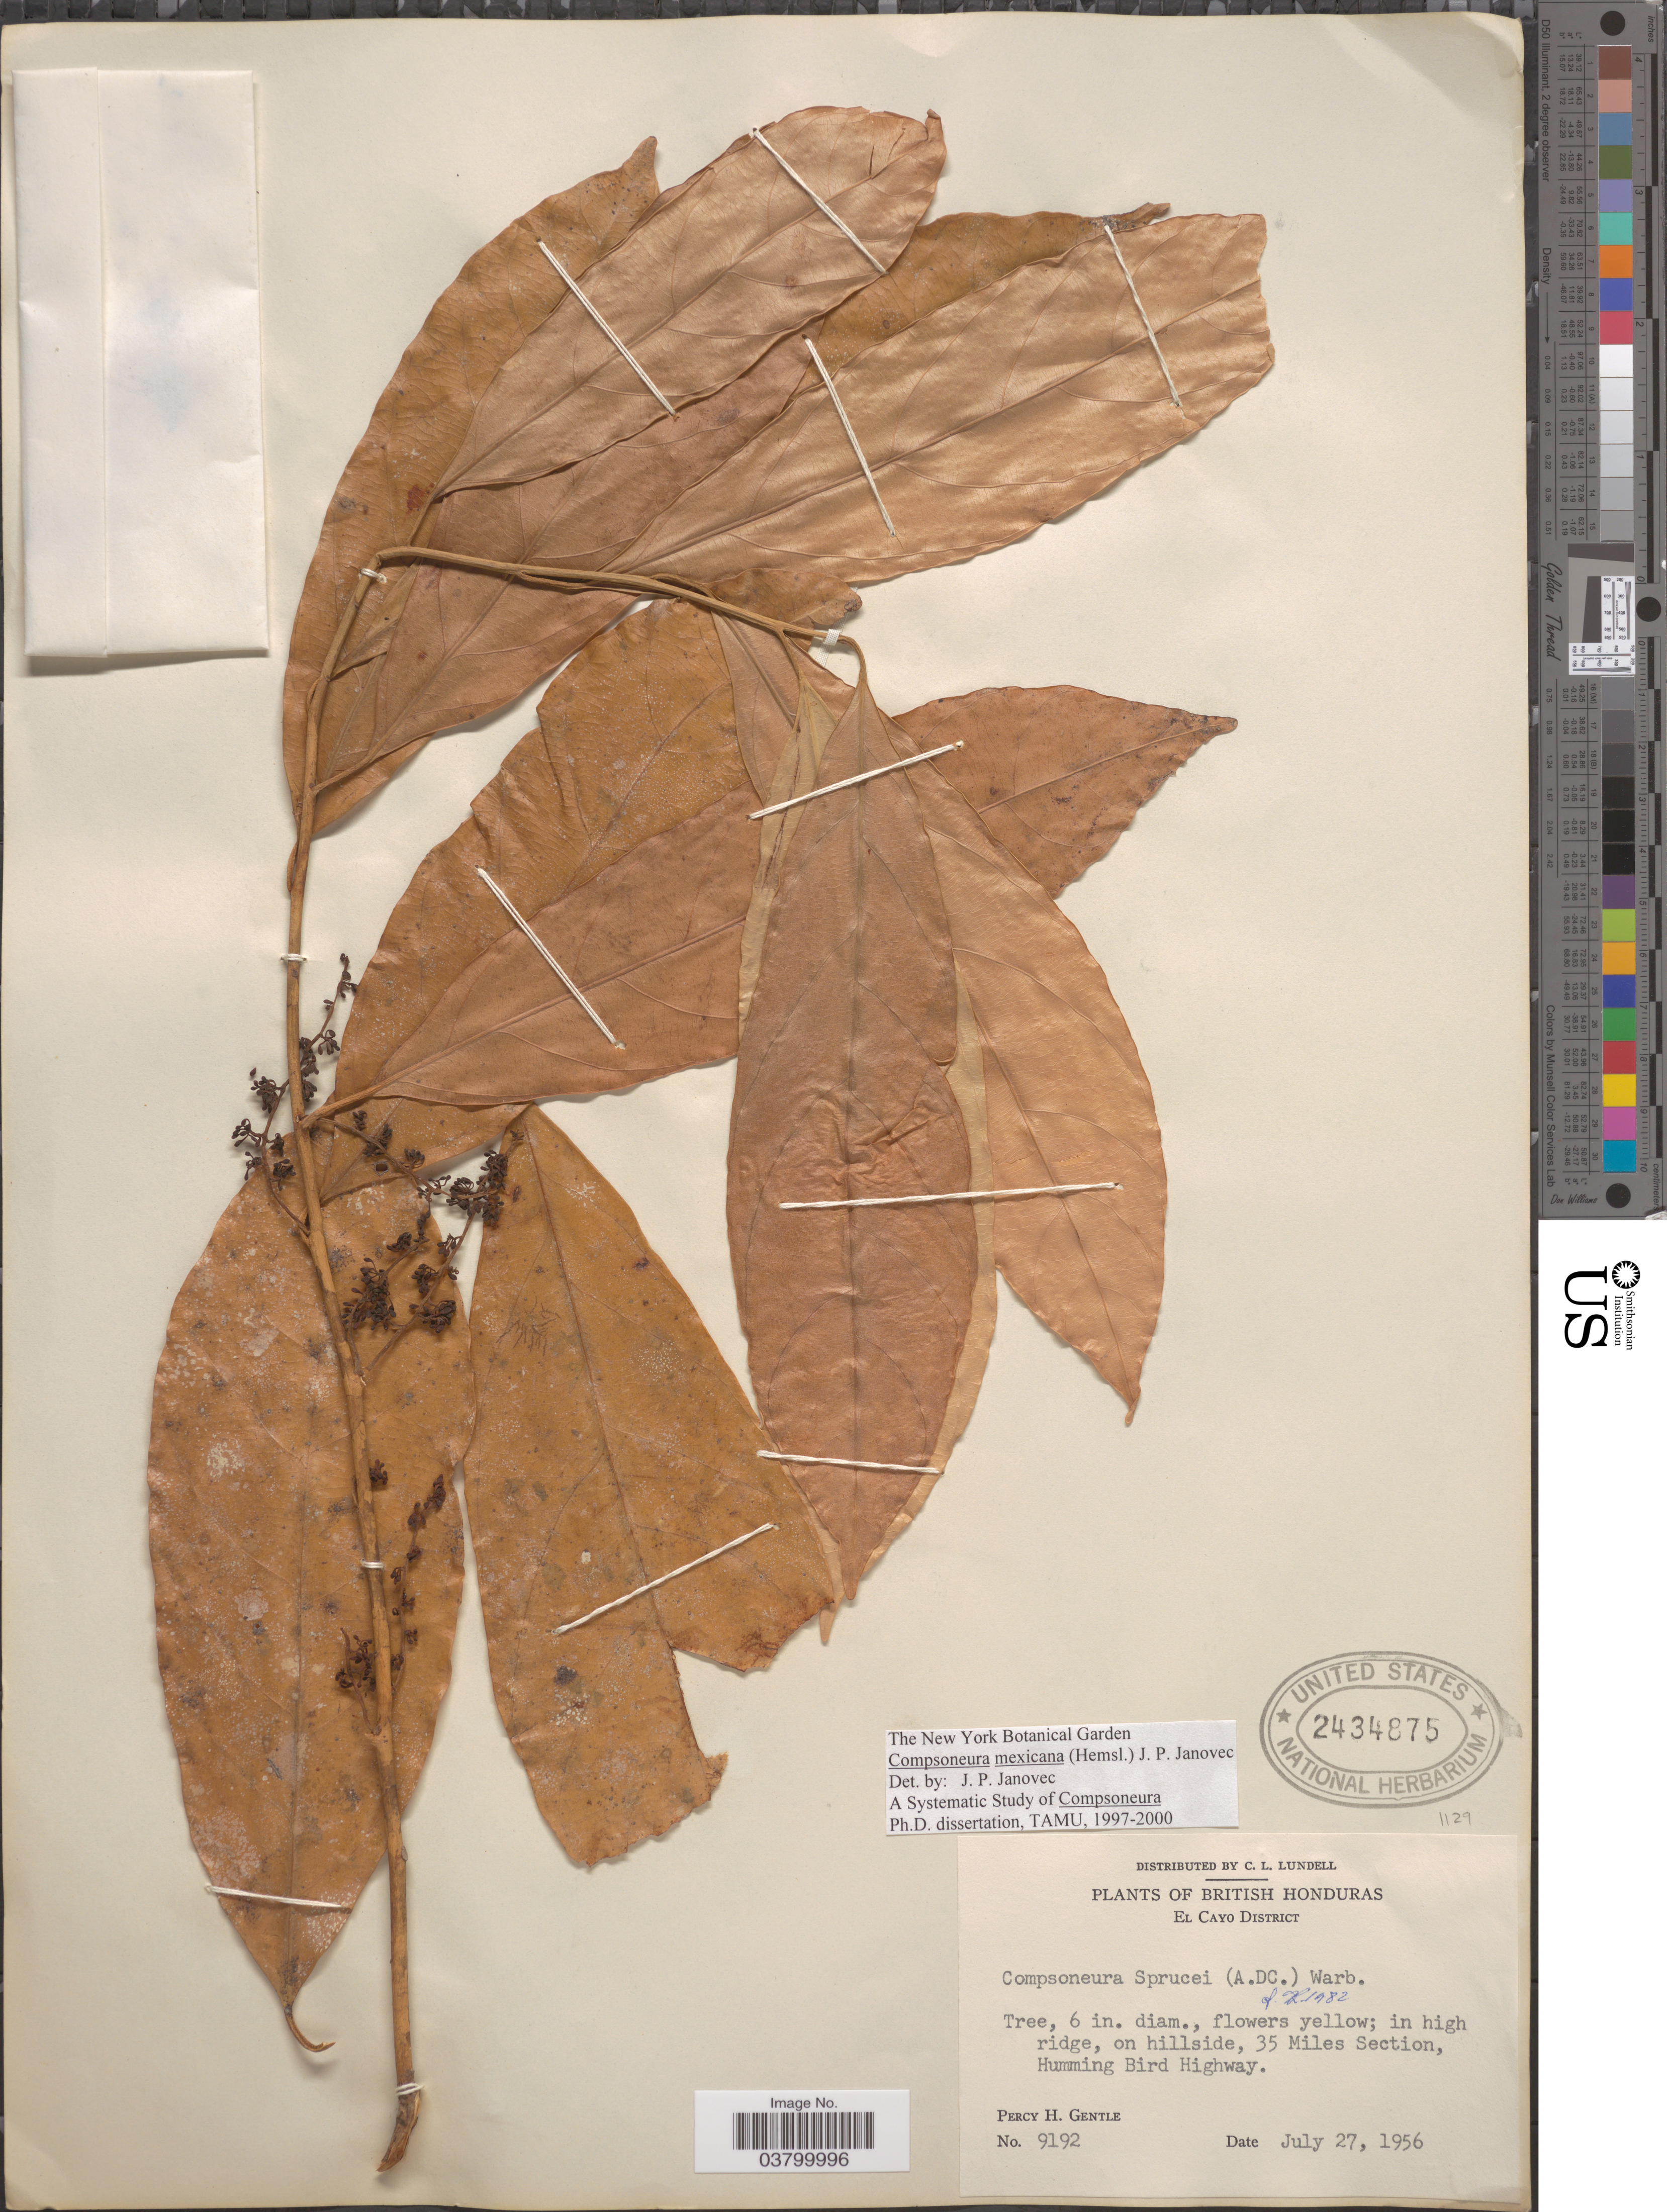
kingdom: Plantae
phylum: Tracheophyta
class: Magnoliopsida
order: Magnoliales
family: Myristicaceae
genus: Compsoneura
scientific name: Compsoneura sprucei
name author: (A. DC.) Warb.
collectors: P. H. Gentle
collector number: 9192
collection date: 1956-07-27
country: Belize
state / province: Cayo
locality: British Honduras. El Cayo District. In high ridge, on hillside, 35 Miles Section, Humming Bird Highway.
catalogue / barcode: US 2434875